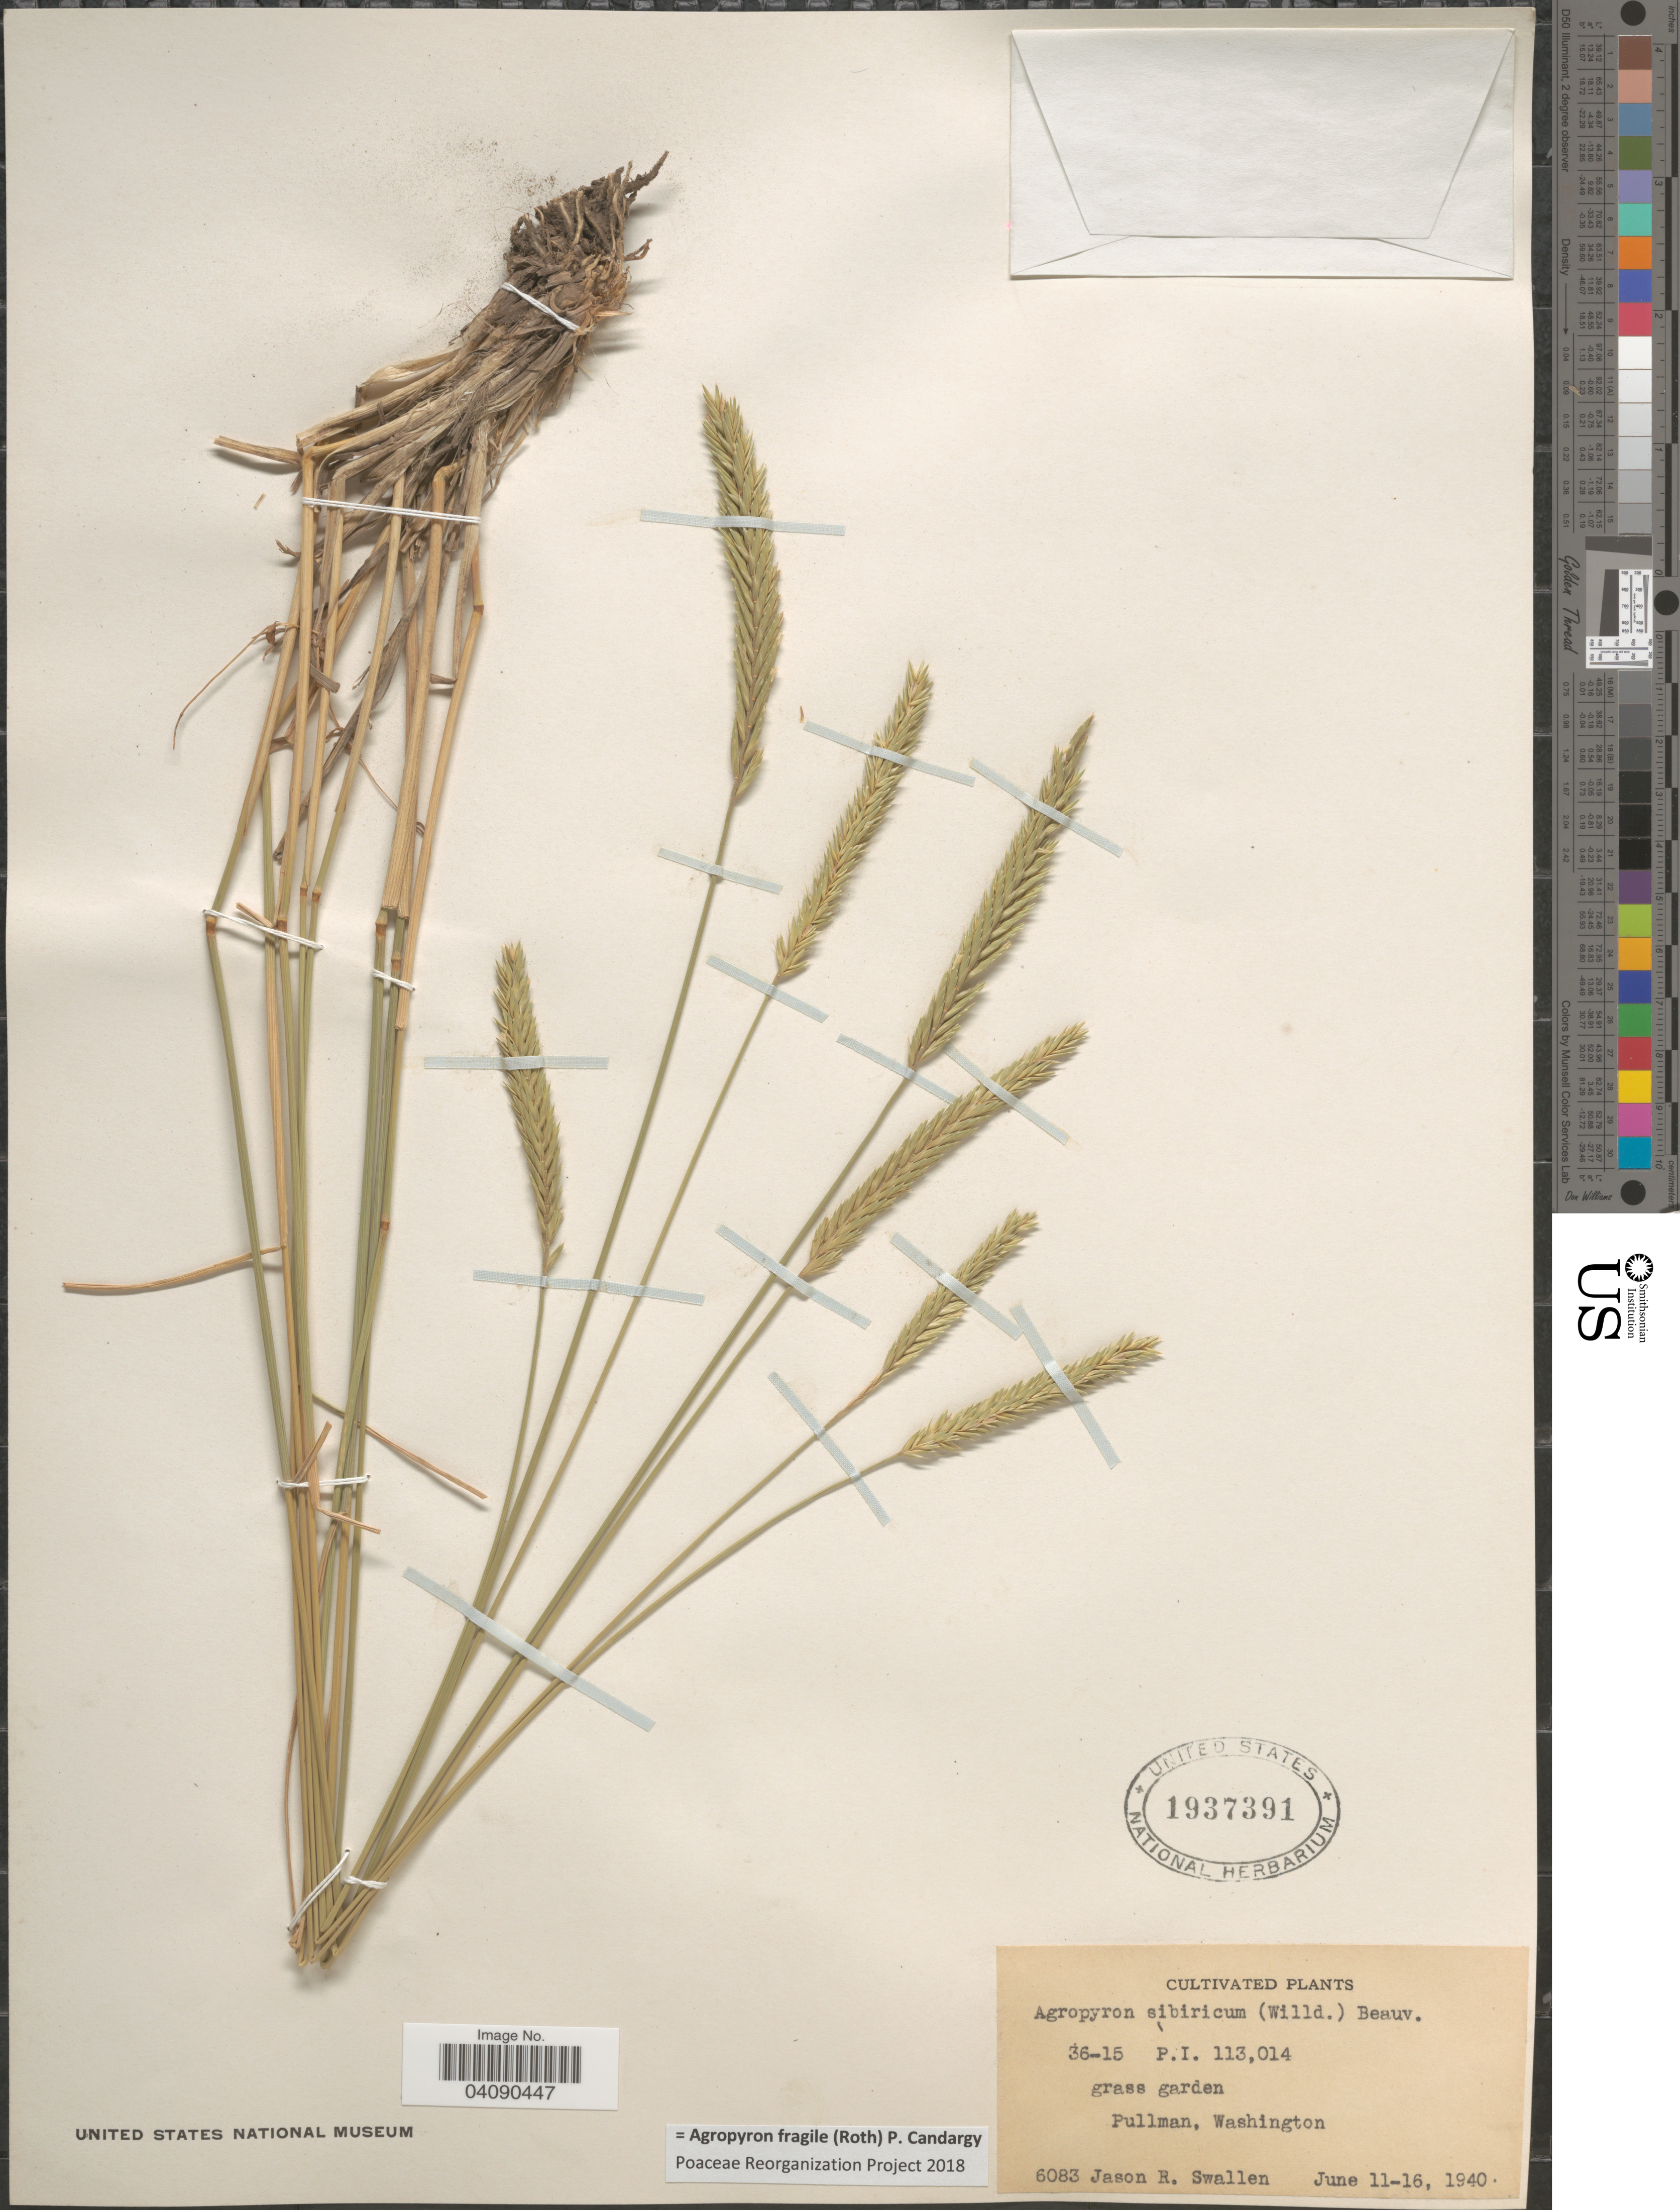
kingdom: Plantae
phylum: Tracheophyta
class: Liliopsida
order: Poales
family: Poaceae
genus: Agropyron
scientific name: Agropyron fragile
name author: (Roth) Candargy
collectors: J. R. Swallen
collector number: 6083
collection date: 1940-06-11/1940-06-16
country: United States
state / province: Washington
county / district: Whitman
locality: Grass garden. Pullman.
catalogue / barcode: US 1937391